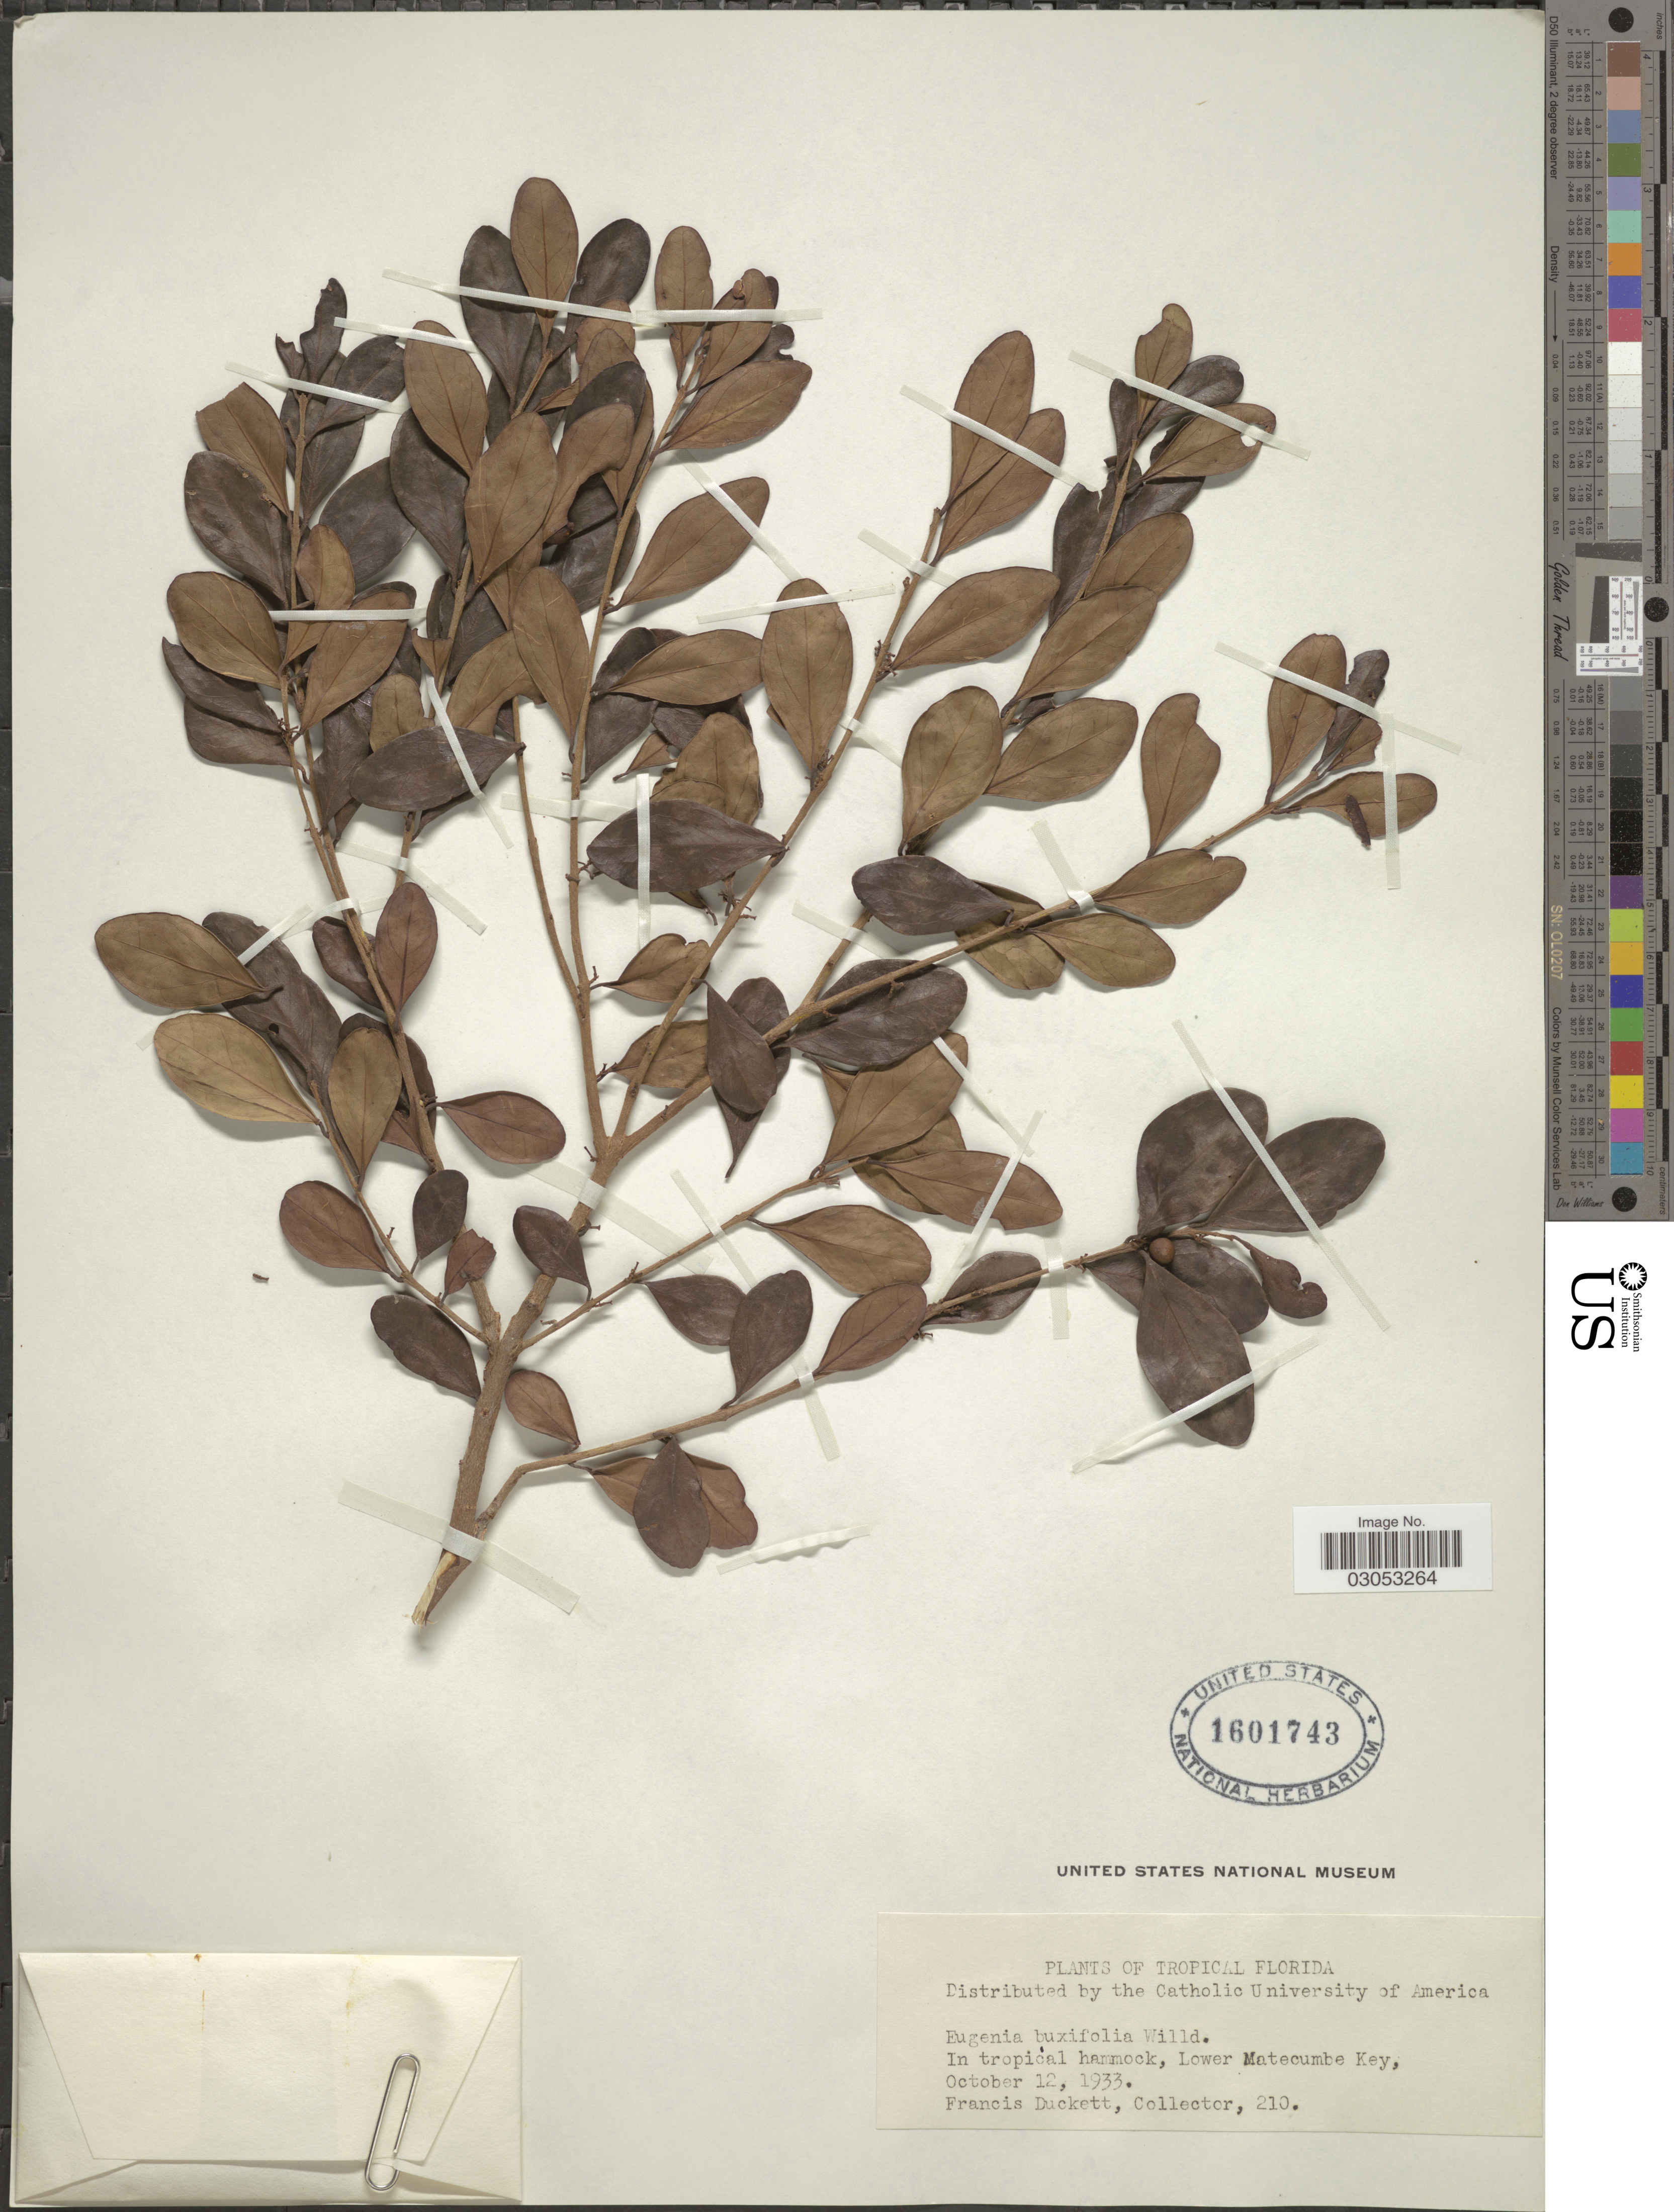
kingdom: Plantae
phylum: Tracheophyta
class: Magnoliopsida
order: Myrtales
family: Myrtaceae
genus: Eugenia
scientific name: Eugenia foetida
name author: Pers.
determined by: Strong, Mark T., (BOT), Smithsonian Institution - National Museum of Natural History (UNITED STATES)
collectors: F. Duckett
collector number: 210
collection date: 1933-10-12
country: United States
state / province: Florida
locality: Tropical Florida, In tropical hammock, Lower Matecumbe Key.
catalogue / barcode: US 1601743